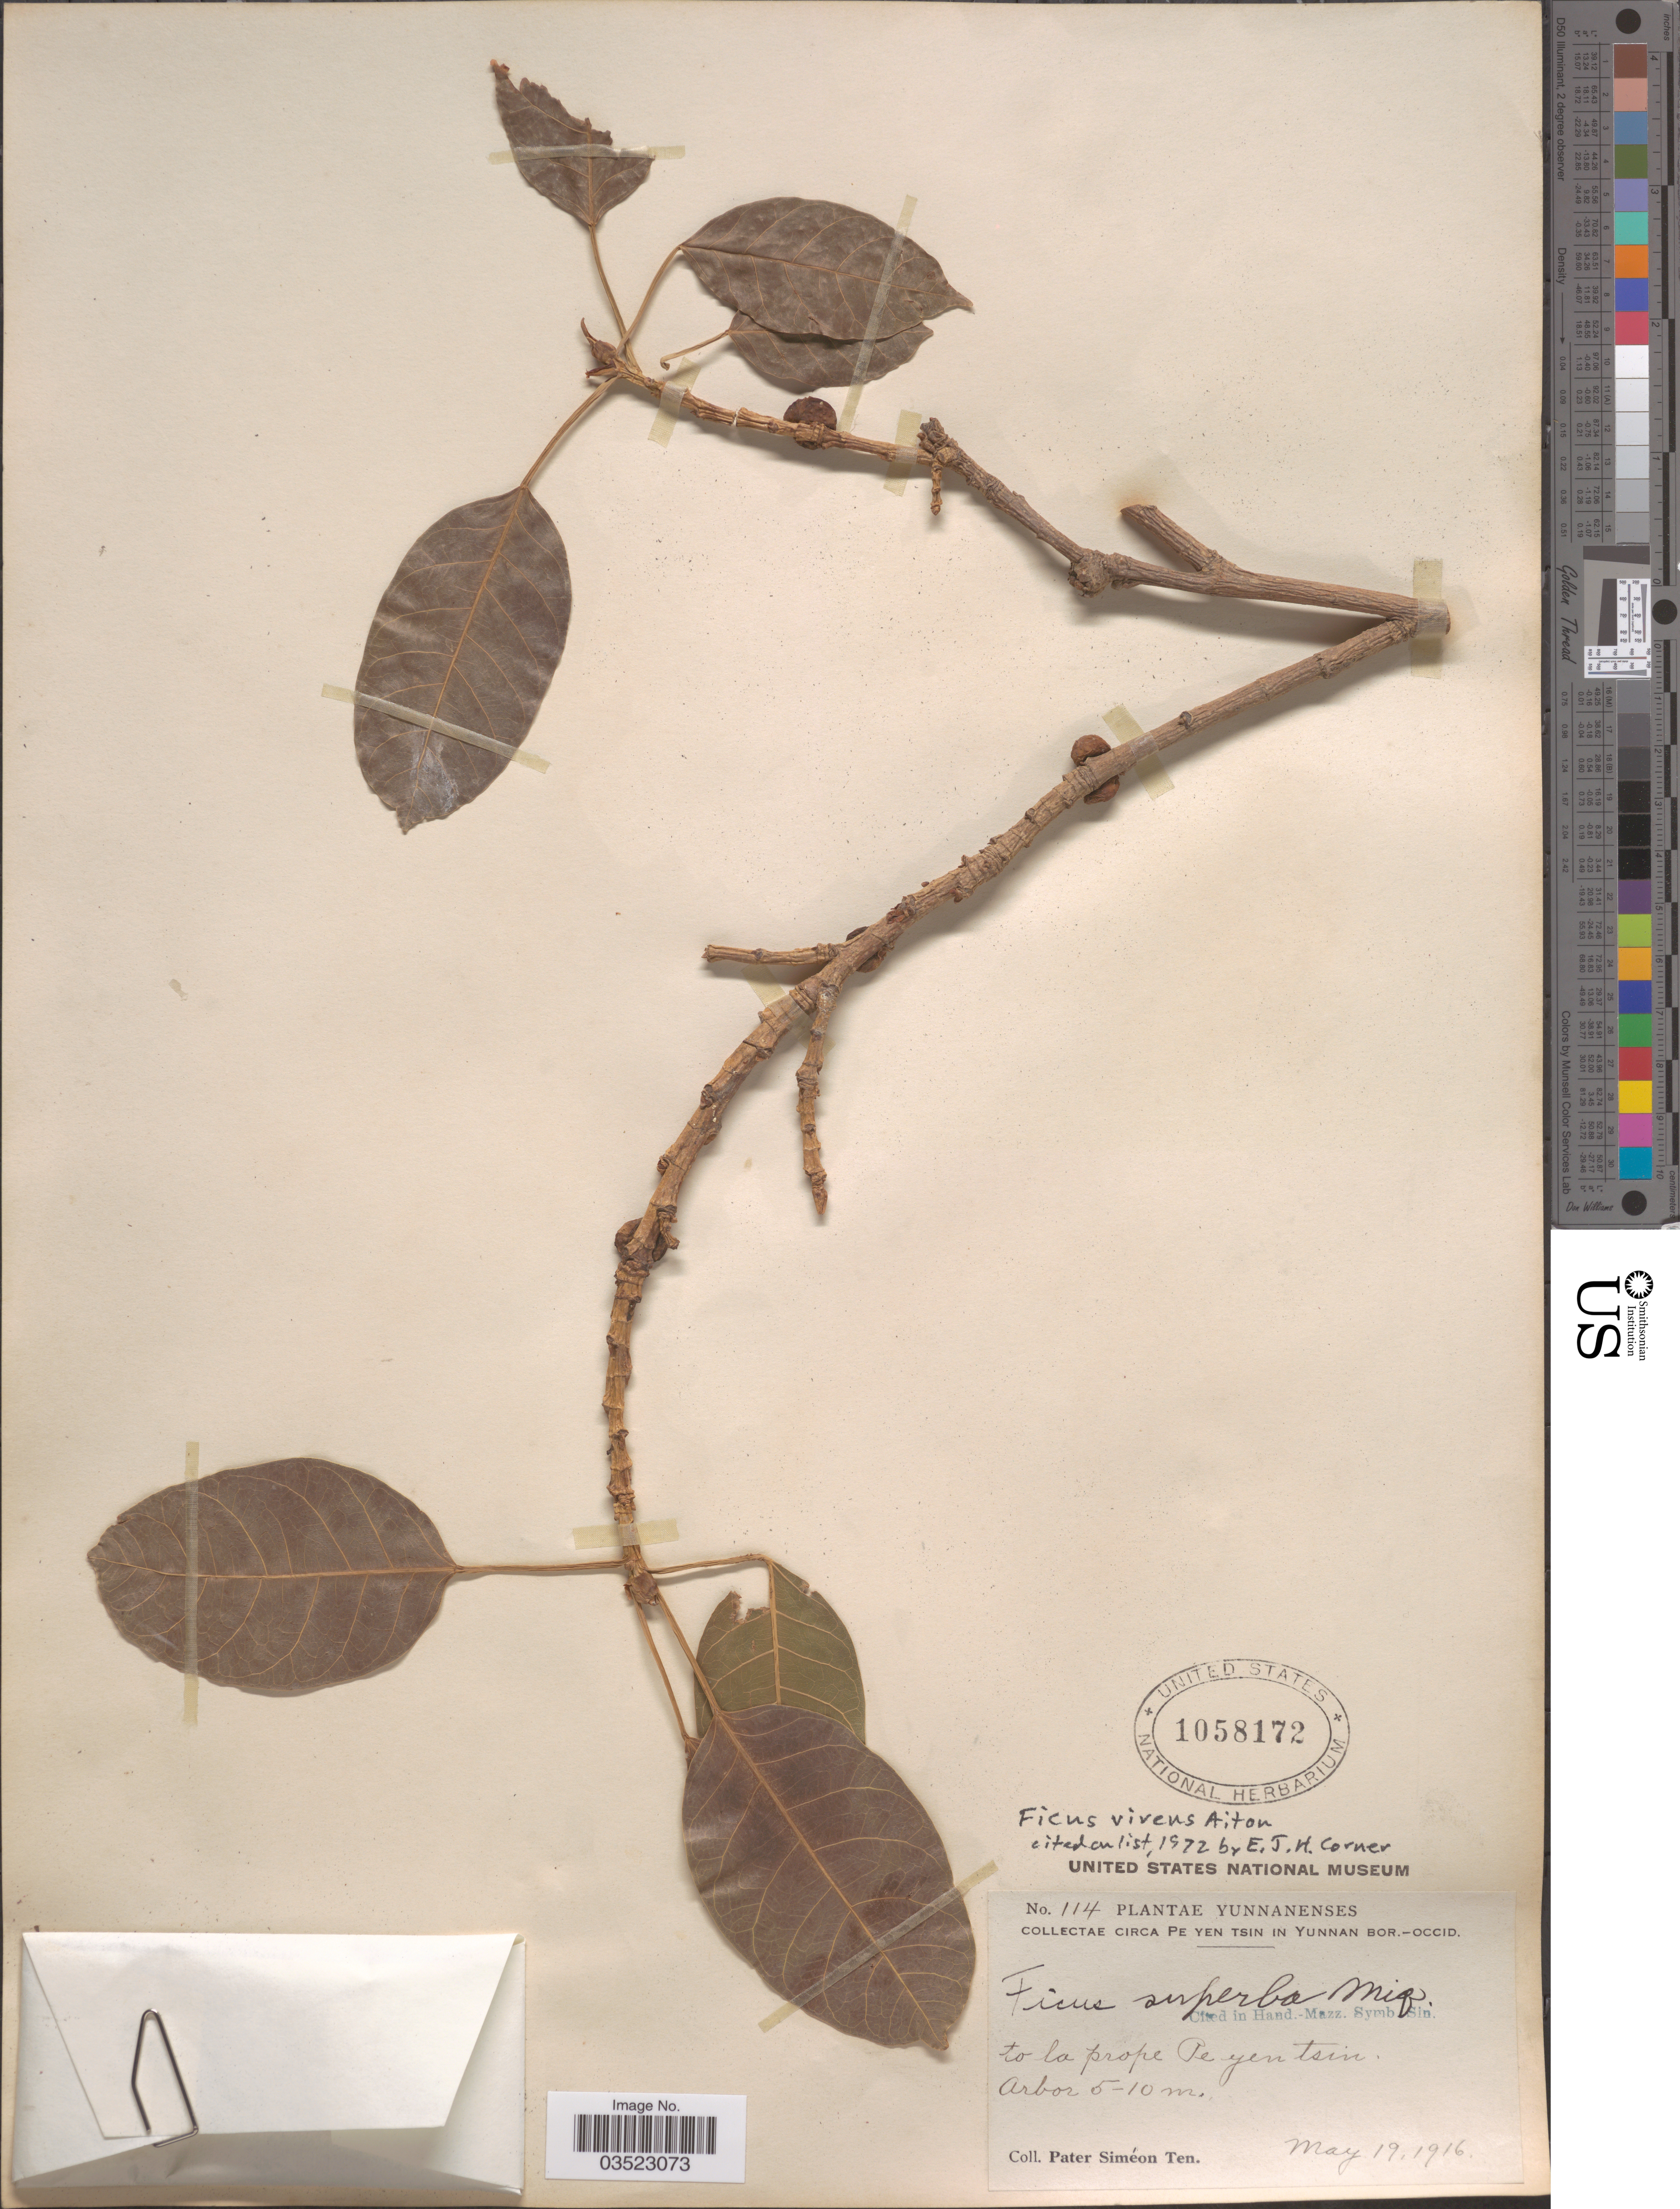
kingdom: Plantae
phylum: Tracheophyta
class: Magnoliopsida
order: Rosales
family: Moraceae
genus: Ficus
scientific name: Ficus virens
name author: Aiton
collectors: P. S. Ten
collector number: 114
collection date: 1916-05-19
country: China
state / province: Yunnan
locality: Yunnanenses. Circa Pe Yen Tsin in Yunnan Bor.-Occid. To la Prope Pe yen tsin.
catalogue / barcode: US 1058172